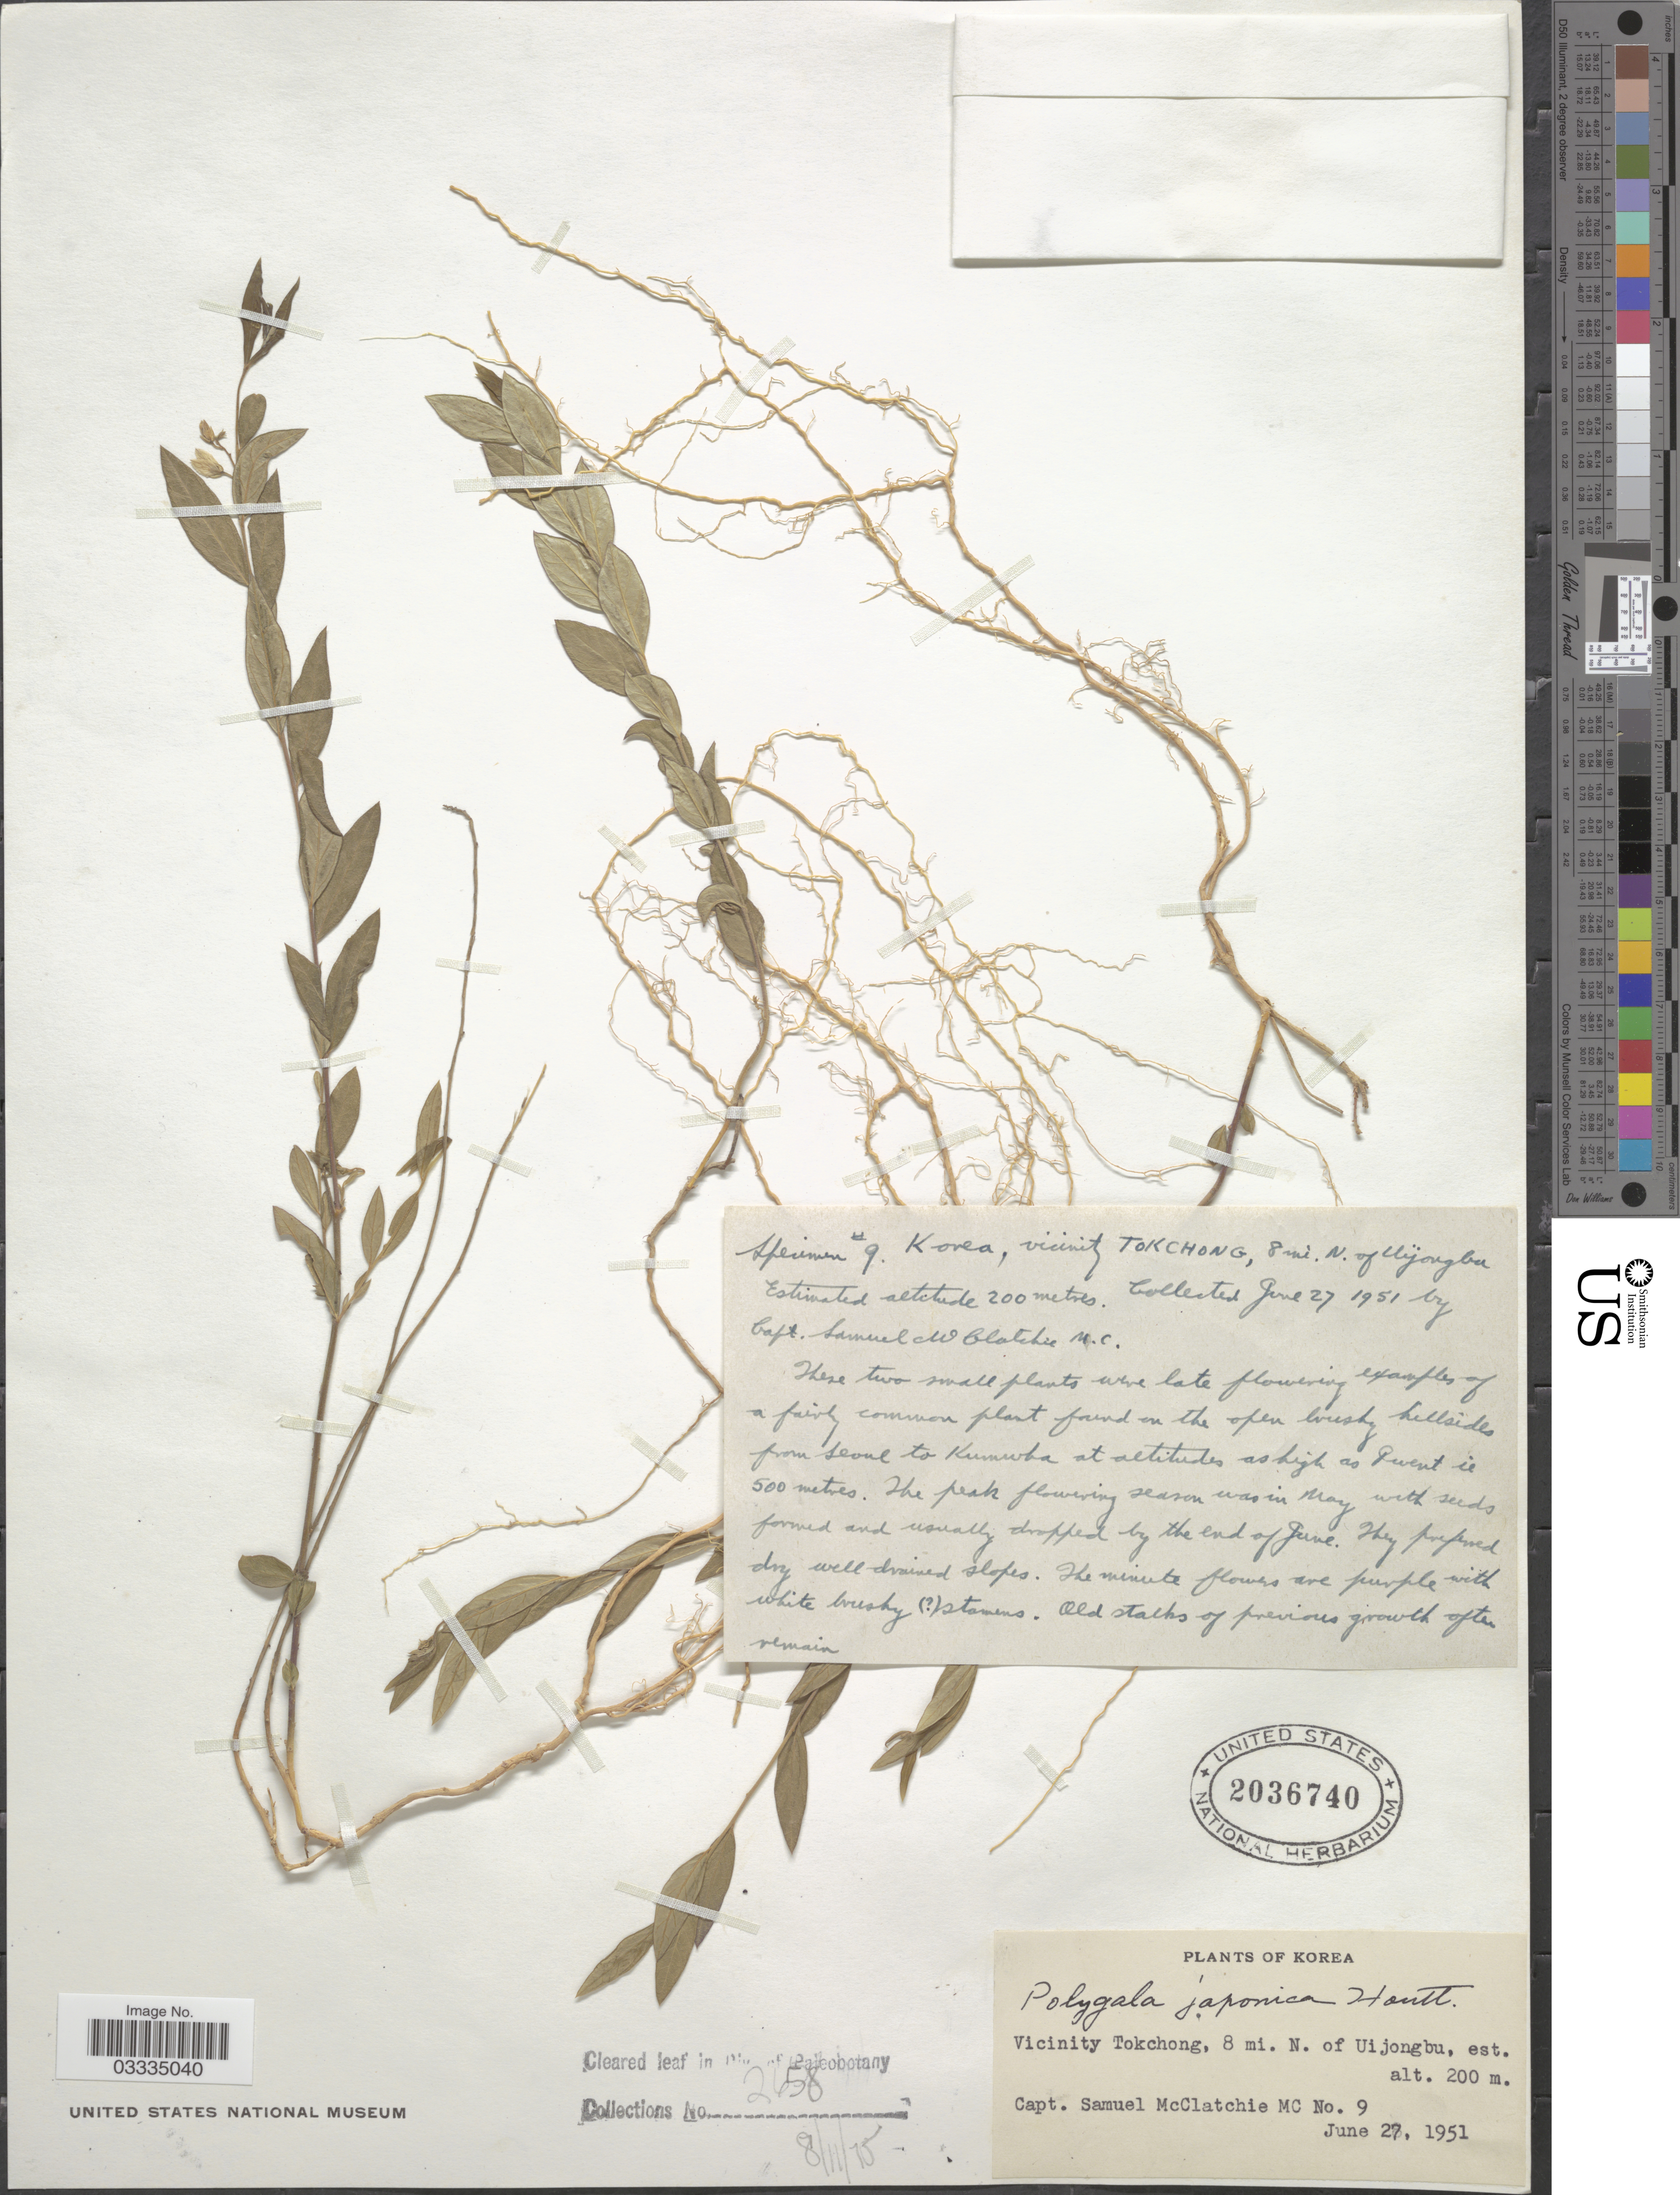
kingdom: Plantae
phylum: Tracheophyta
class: Magnoliopsida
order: Fabales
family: Polygalaceae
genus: Polygala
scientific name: Polygala japonica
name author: Houtt.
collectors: S. McClatchie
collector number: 9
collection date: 1951-06-27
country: South Korea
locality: Vicinity of Tokchong, 8 mi. N. of Uijongbu.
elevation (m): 200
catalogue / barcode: US 2036740